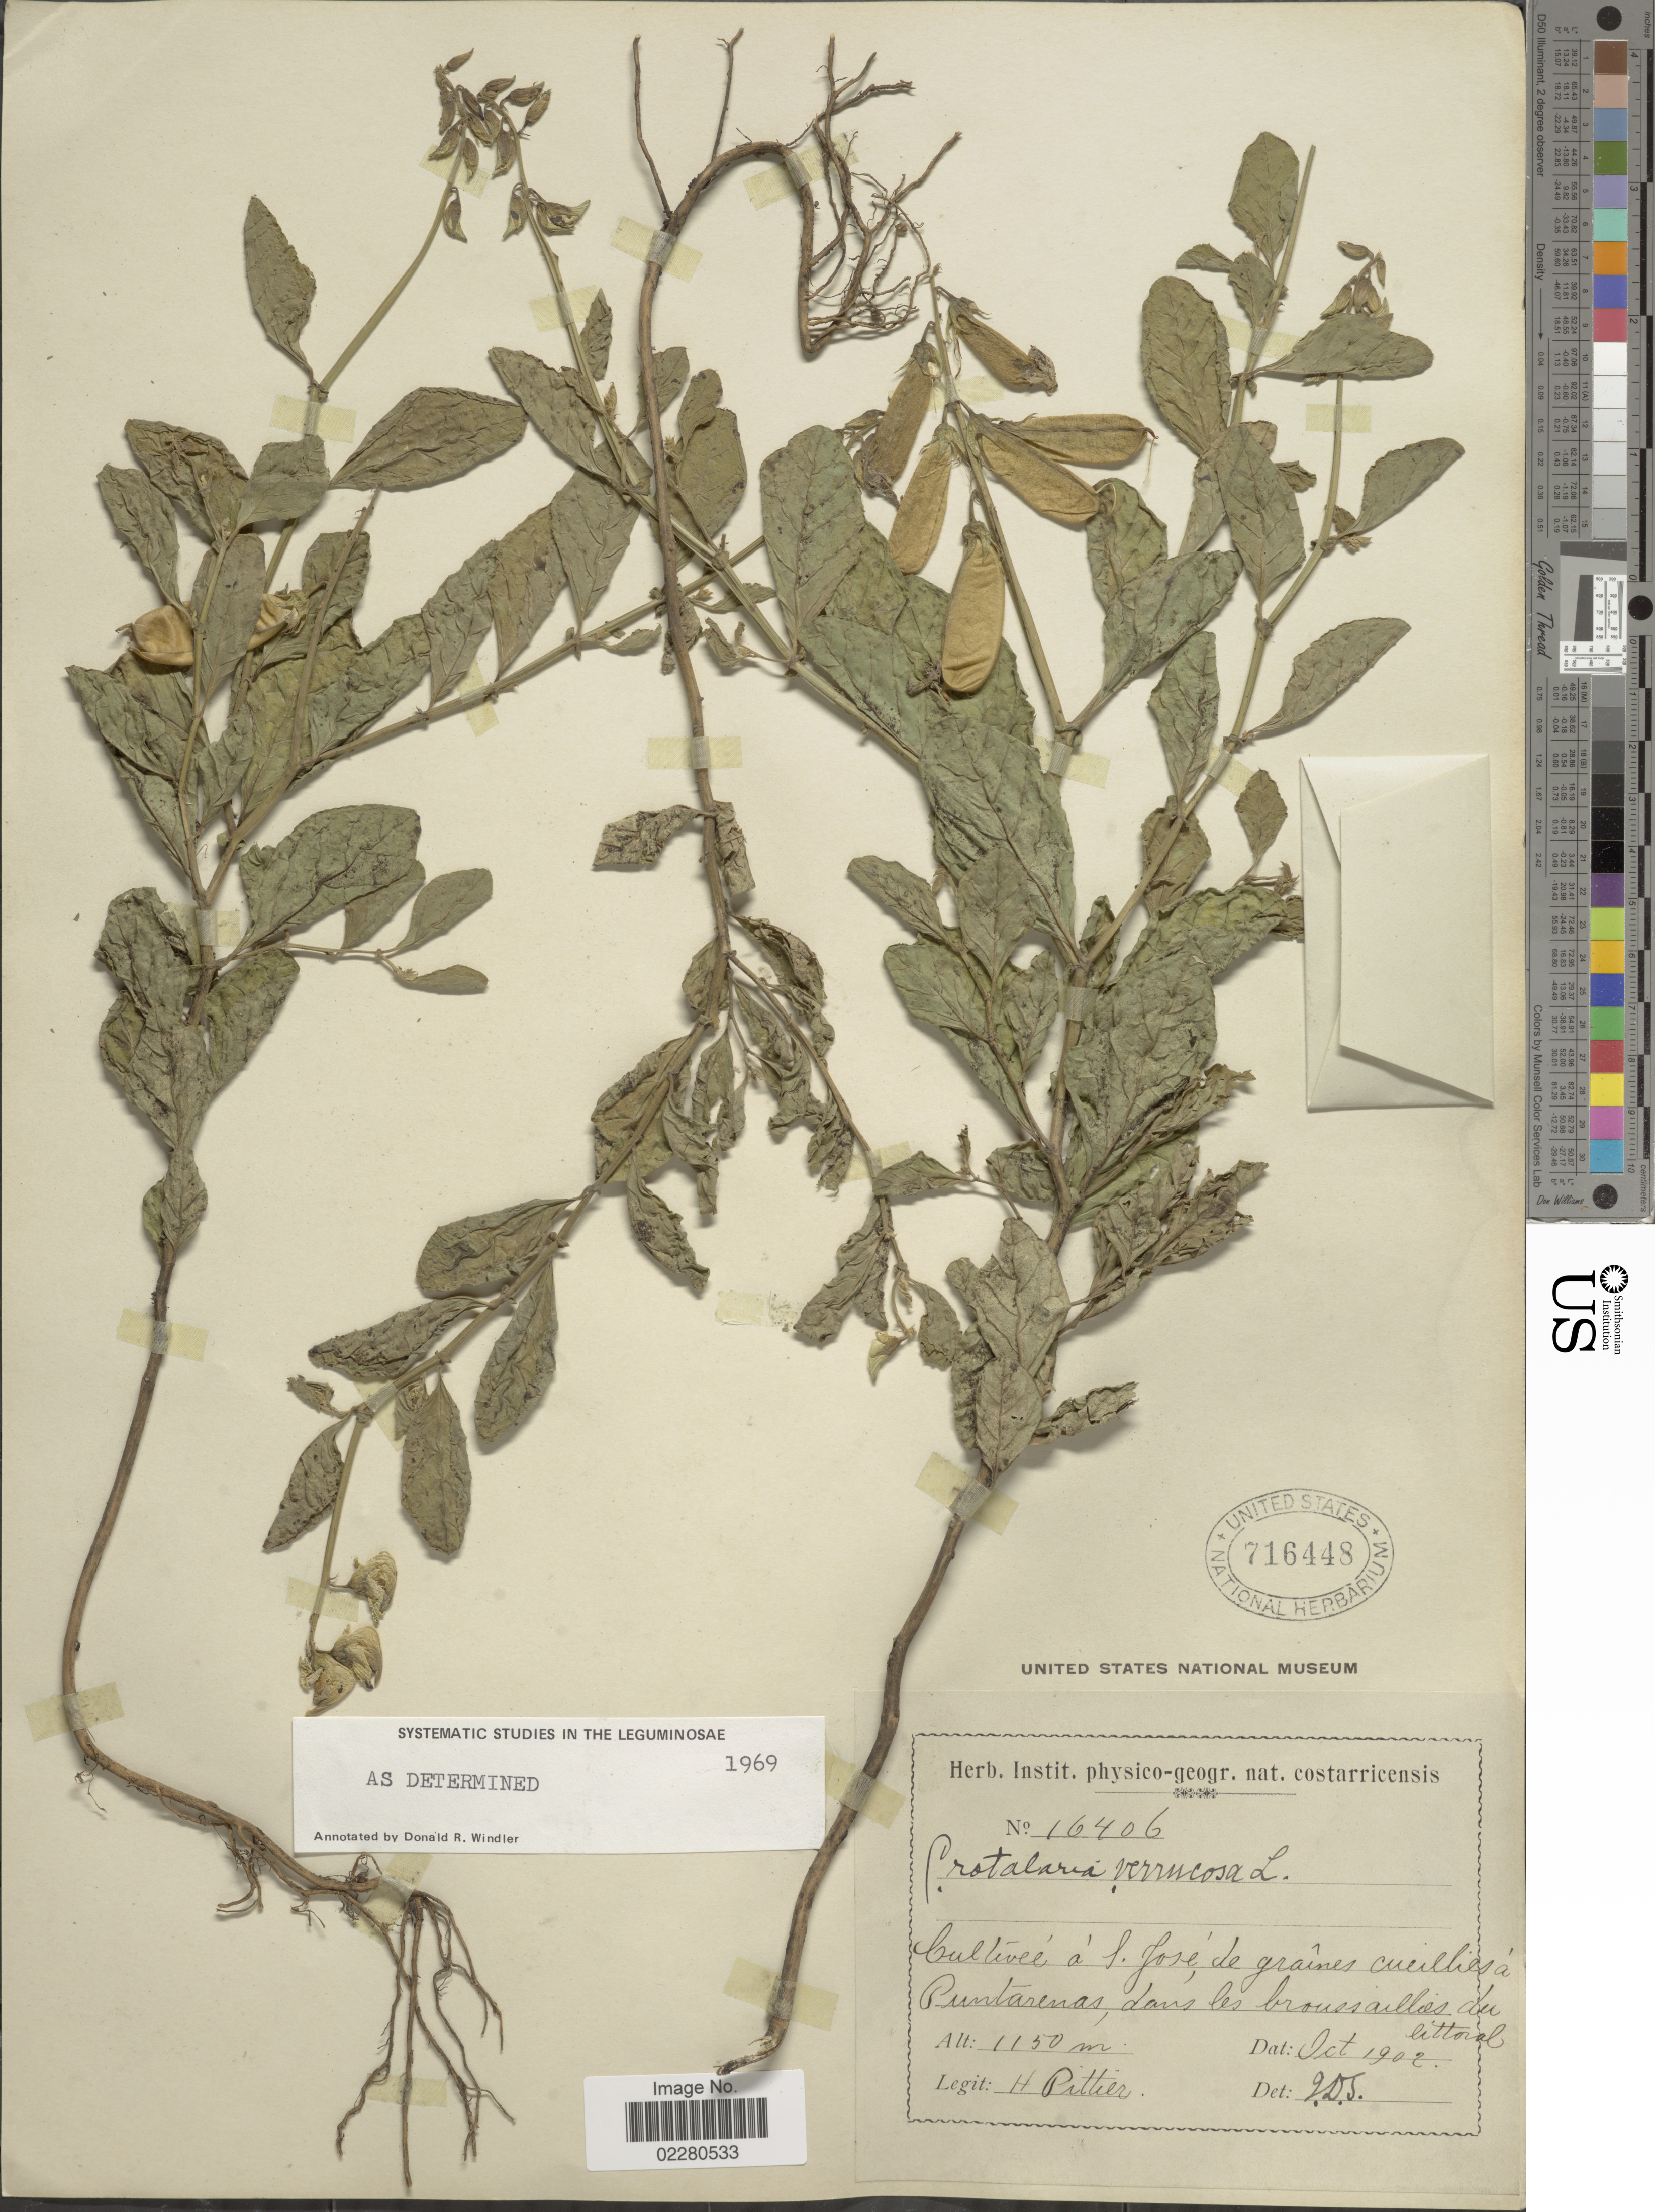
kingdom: Plantae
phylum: Tracheophyta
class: Magnoliopsida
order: Fabales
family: Fabaceae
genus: Crotalaria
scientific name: Crotalaria verrucosa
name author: L.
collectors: H. F. Pittier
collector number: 16406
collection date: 1902-10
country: Costa Rica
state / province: Puntarenas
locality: Cultiveé à S. José, de graines cueilliesá Puntarenas, dans les broussailles du littoral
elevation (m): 1150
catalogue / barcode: US 716448